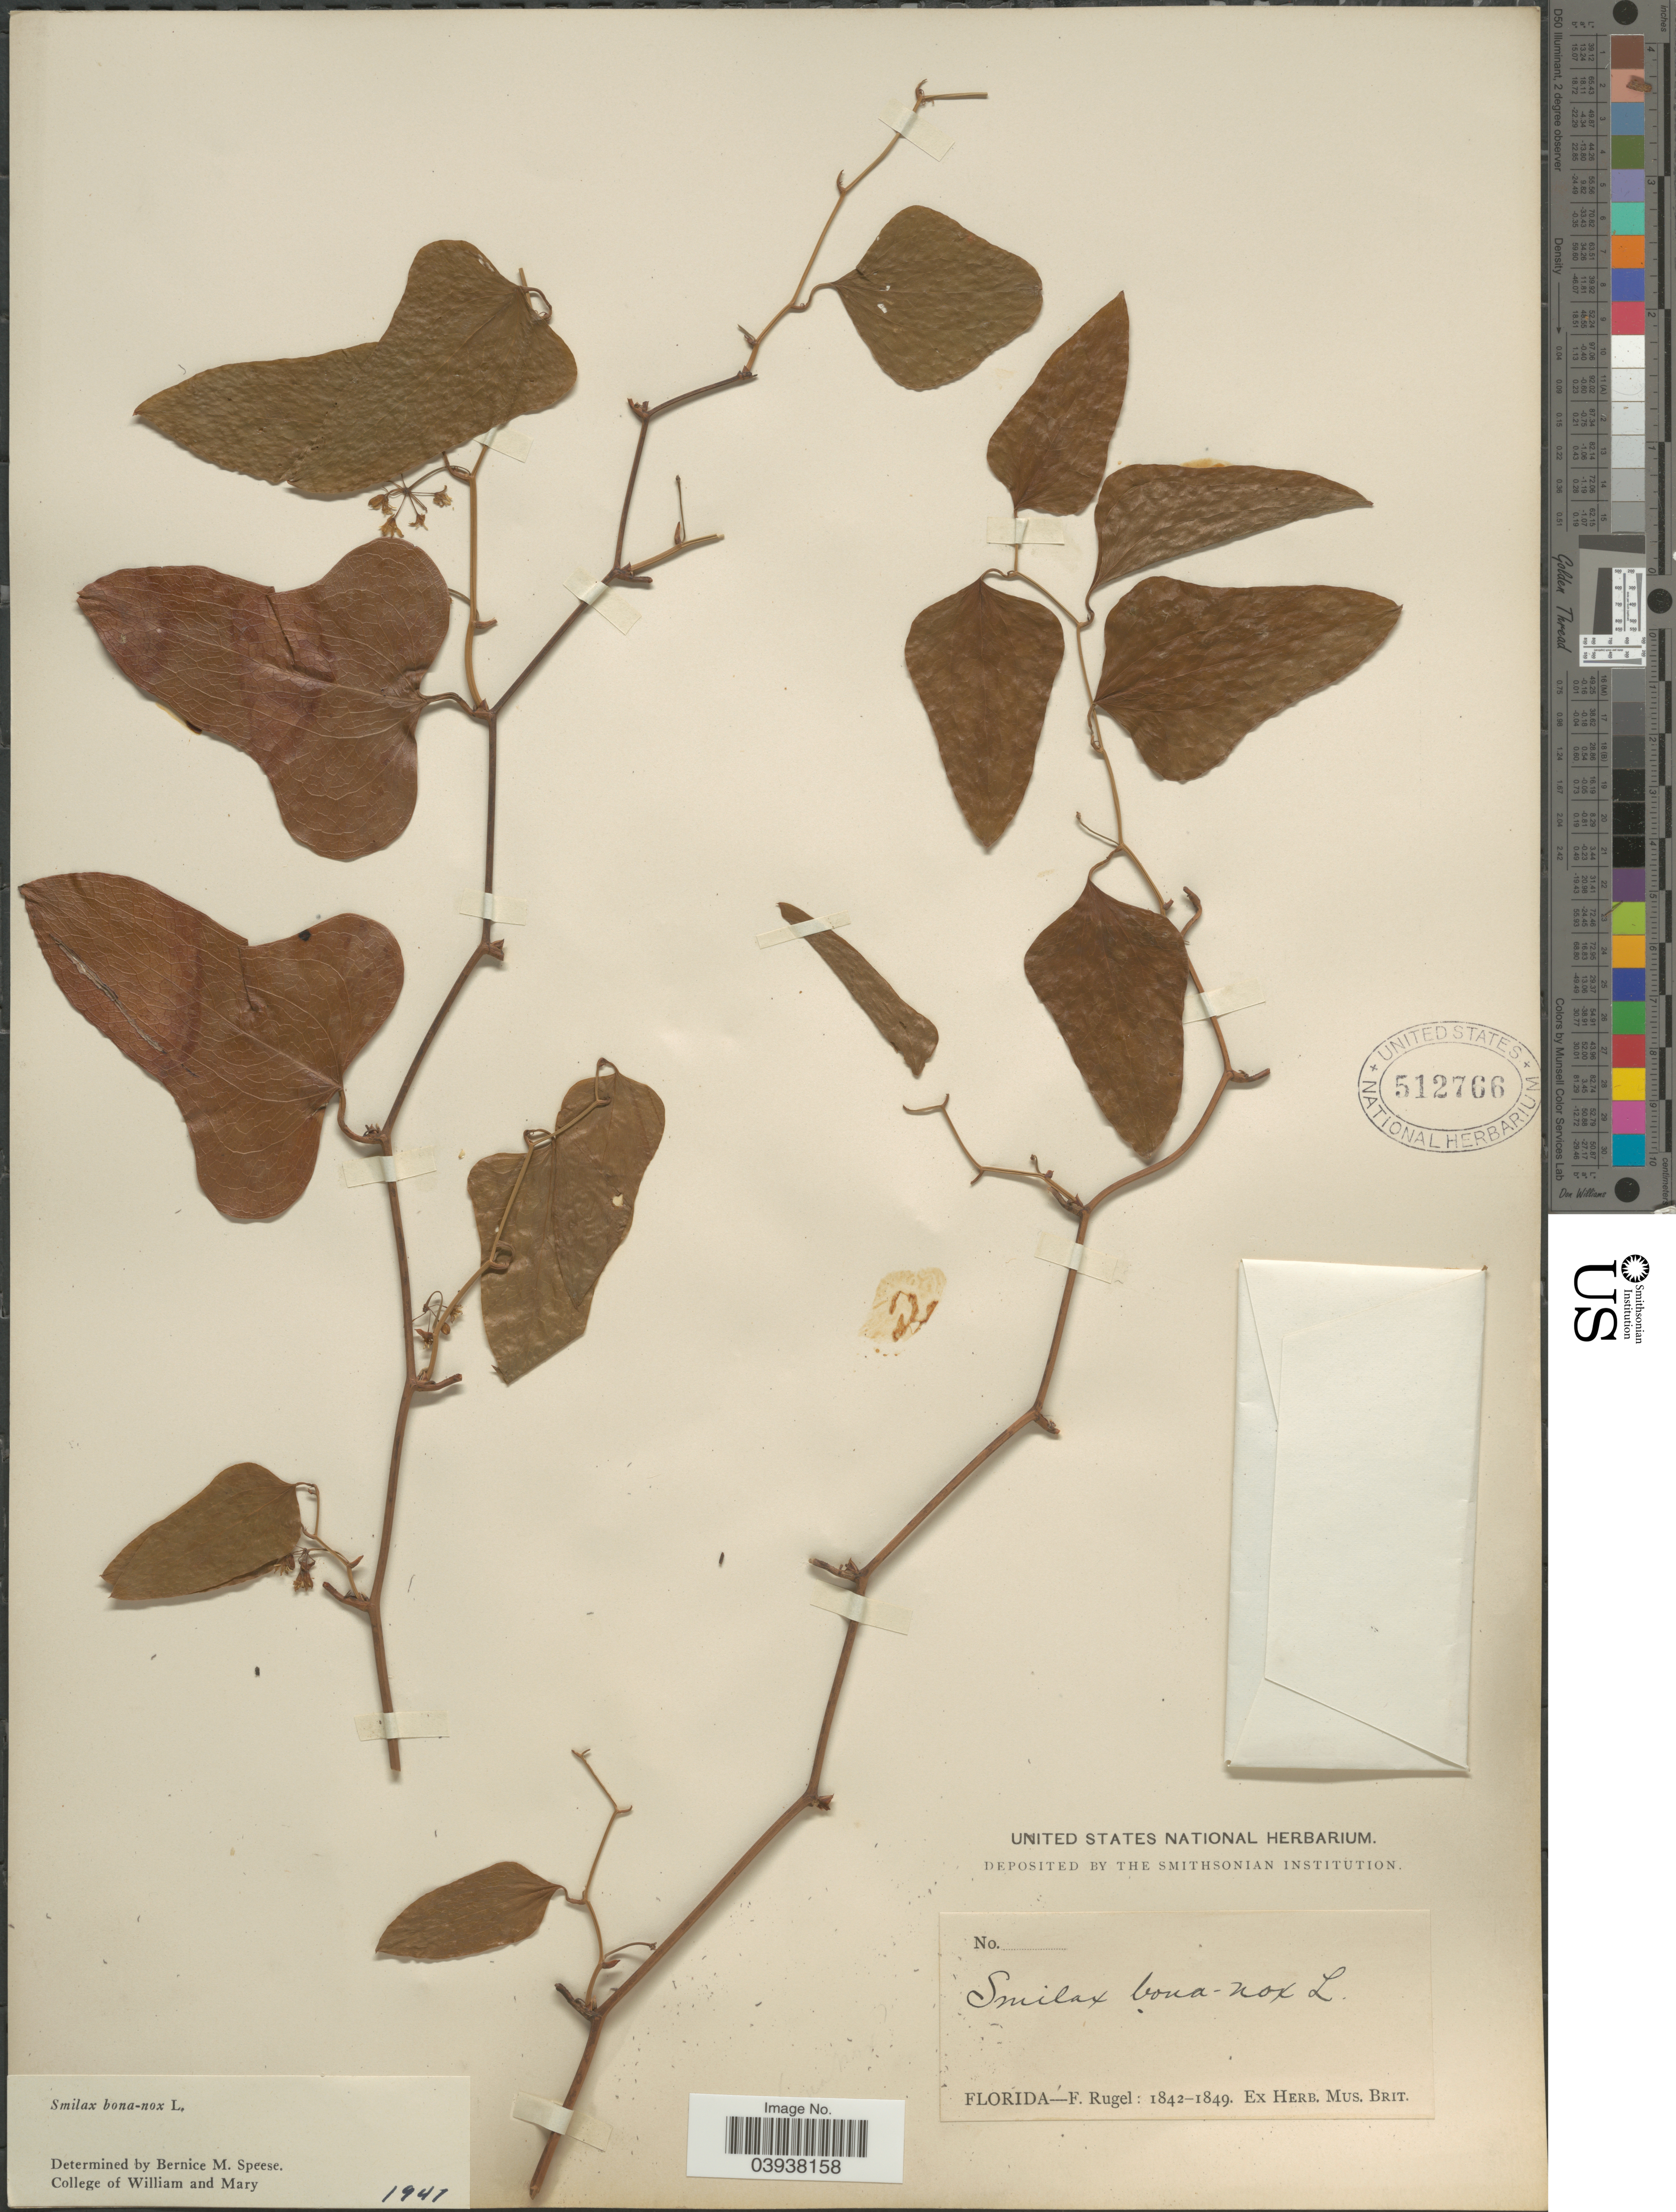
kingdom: Plantae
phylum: Tracheophyta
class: Liliopsida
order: Liliales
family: Smilacaceae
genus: Smilax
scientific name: Smilax bona-nox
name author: L.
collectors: F. Rugel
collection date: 1842/1849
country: United States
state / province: Florida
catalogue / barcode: US 512766